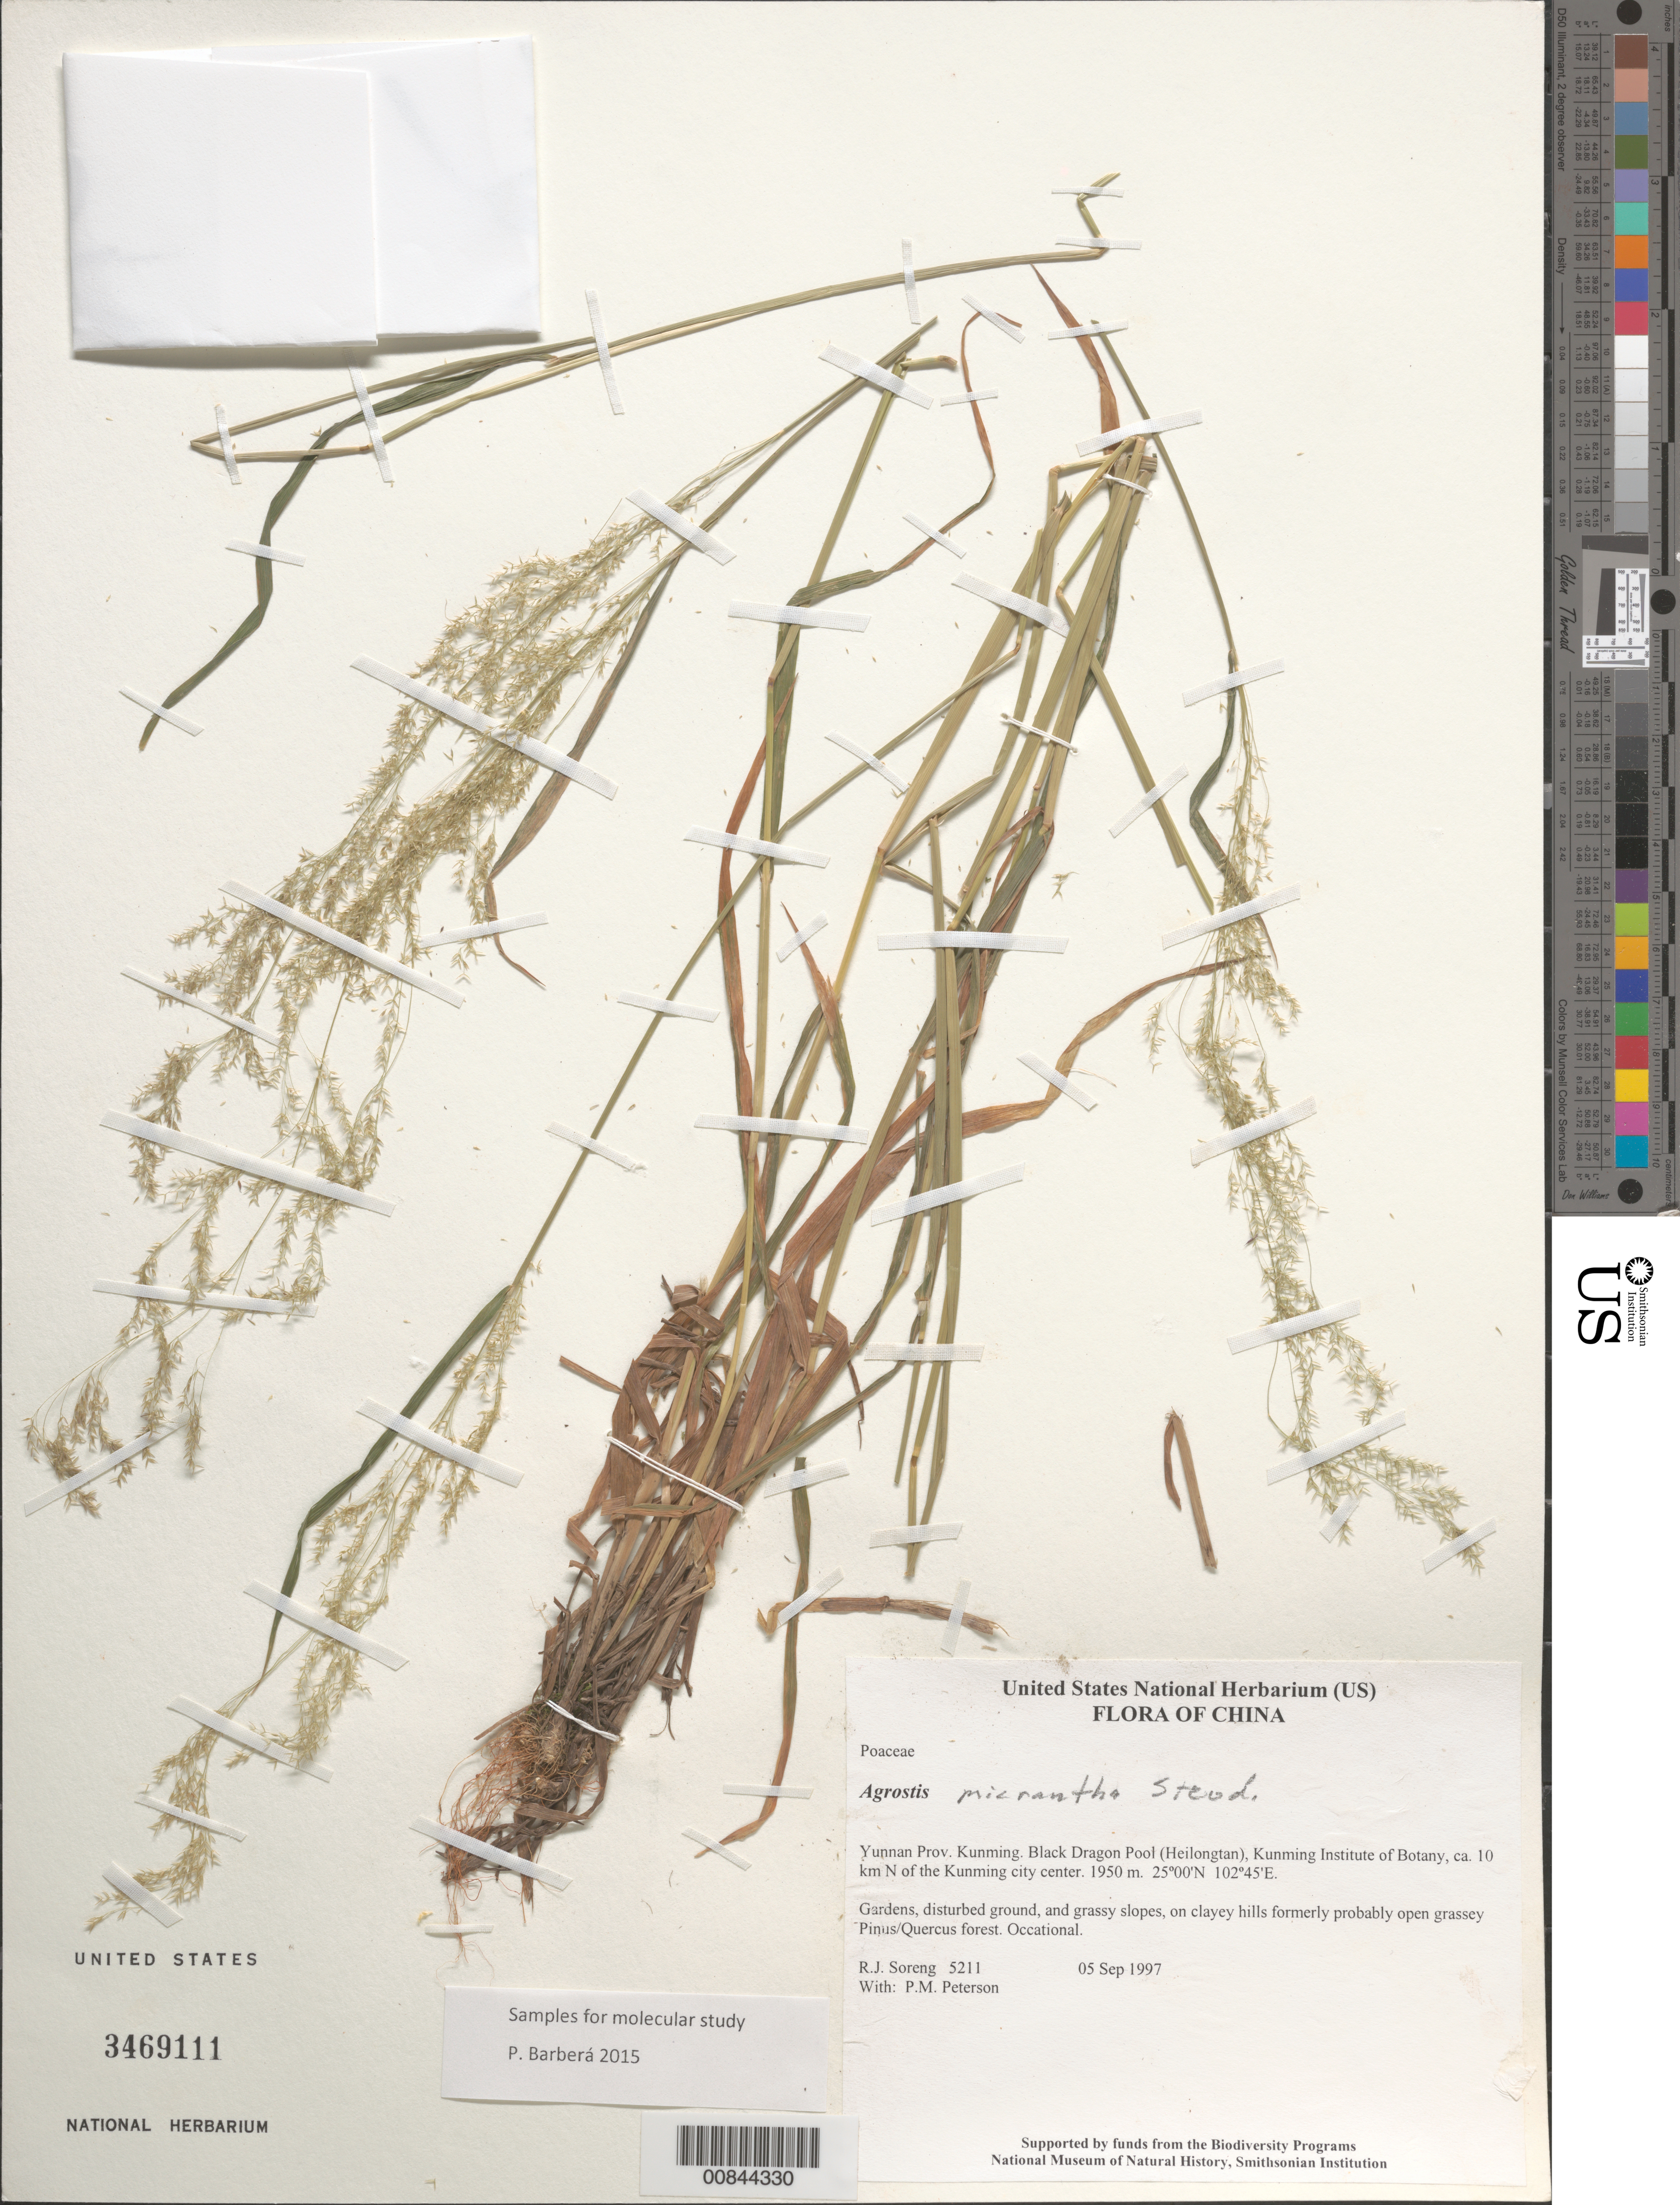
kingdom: Plantae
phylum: Tracheophyta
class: Liliopsida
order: Poales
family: Poaceae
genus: Agrostis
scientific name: Agrostis micrantha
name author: Steud.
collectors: R. J. Soreng & P. M. Peterson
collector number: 5211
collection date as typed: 05 Sep 1997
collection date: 1997-09-05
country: China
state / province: Yunnan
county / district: Kunming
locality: Black Dragon Pool (Heilongtan), Kunming Institute of Botany, ca. 10 km N of the Kunming city center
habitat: Gardens, disturbed ground, and grassy slopes, on clayey hills formerly probably open grassey Pinus/Quercus forest.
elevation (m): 1950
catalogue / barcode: US 3469111